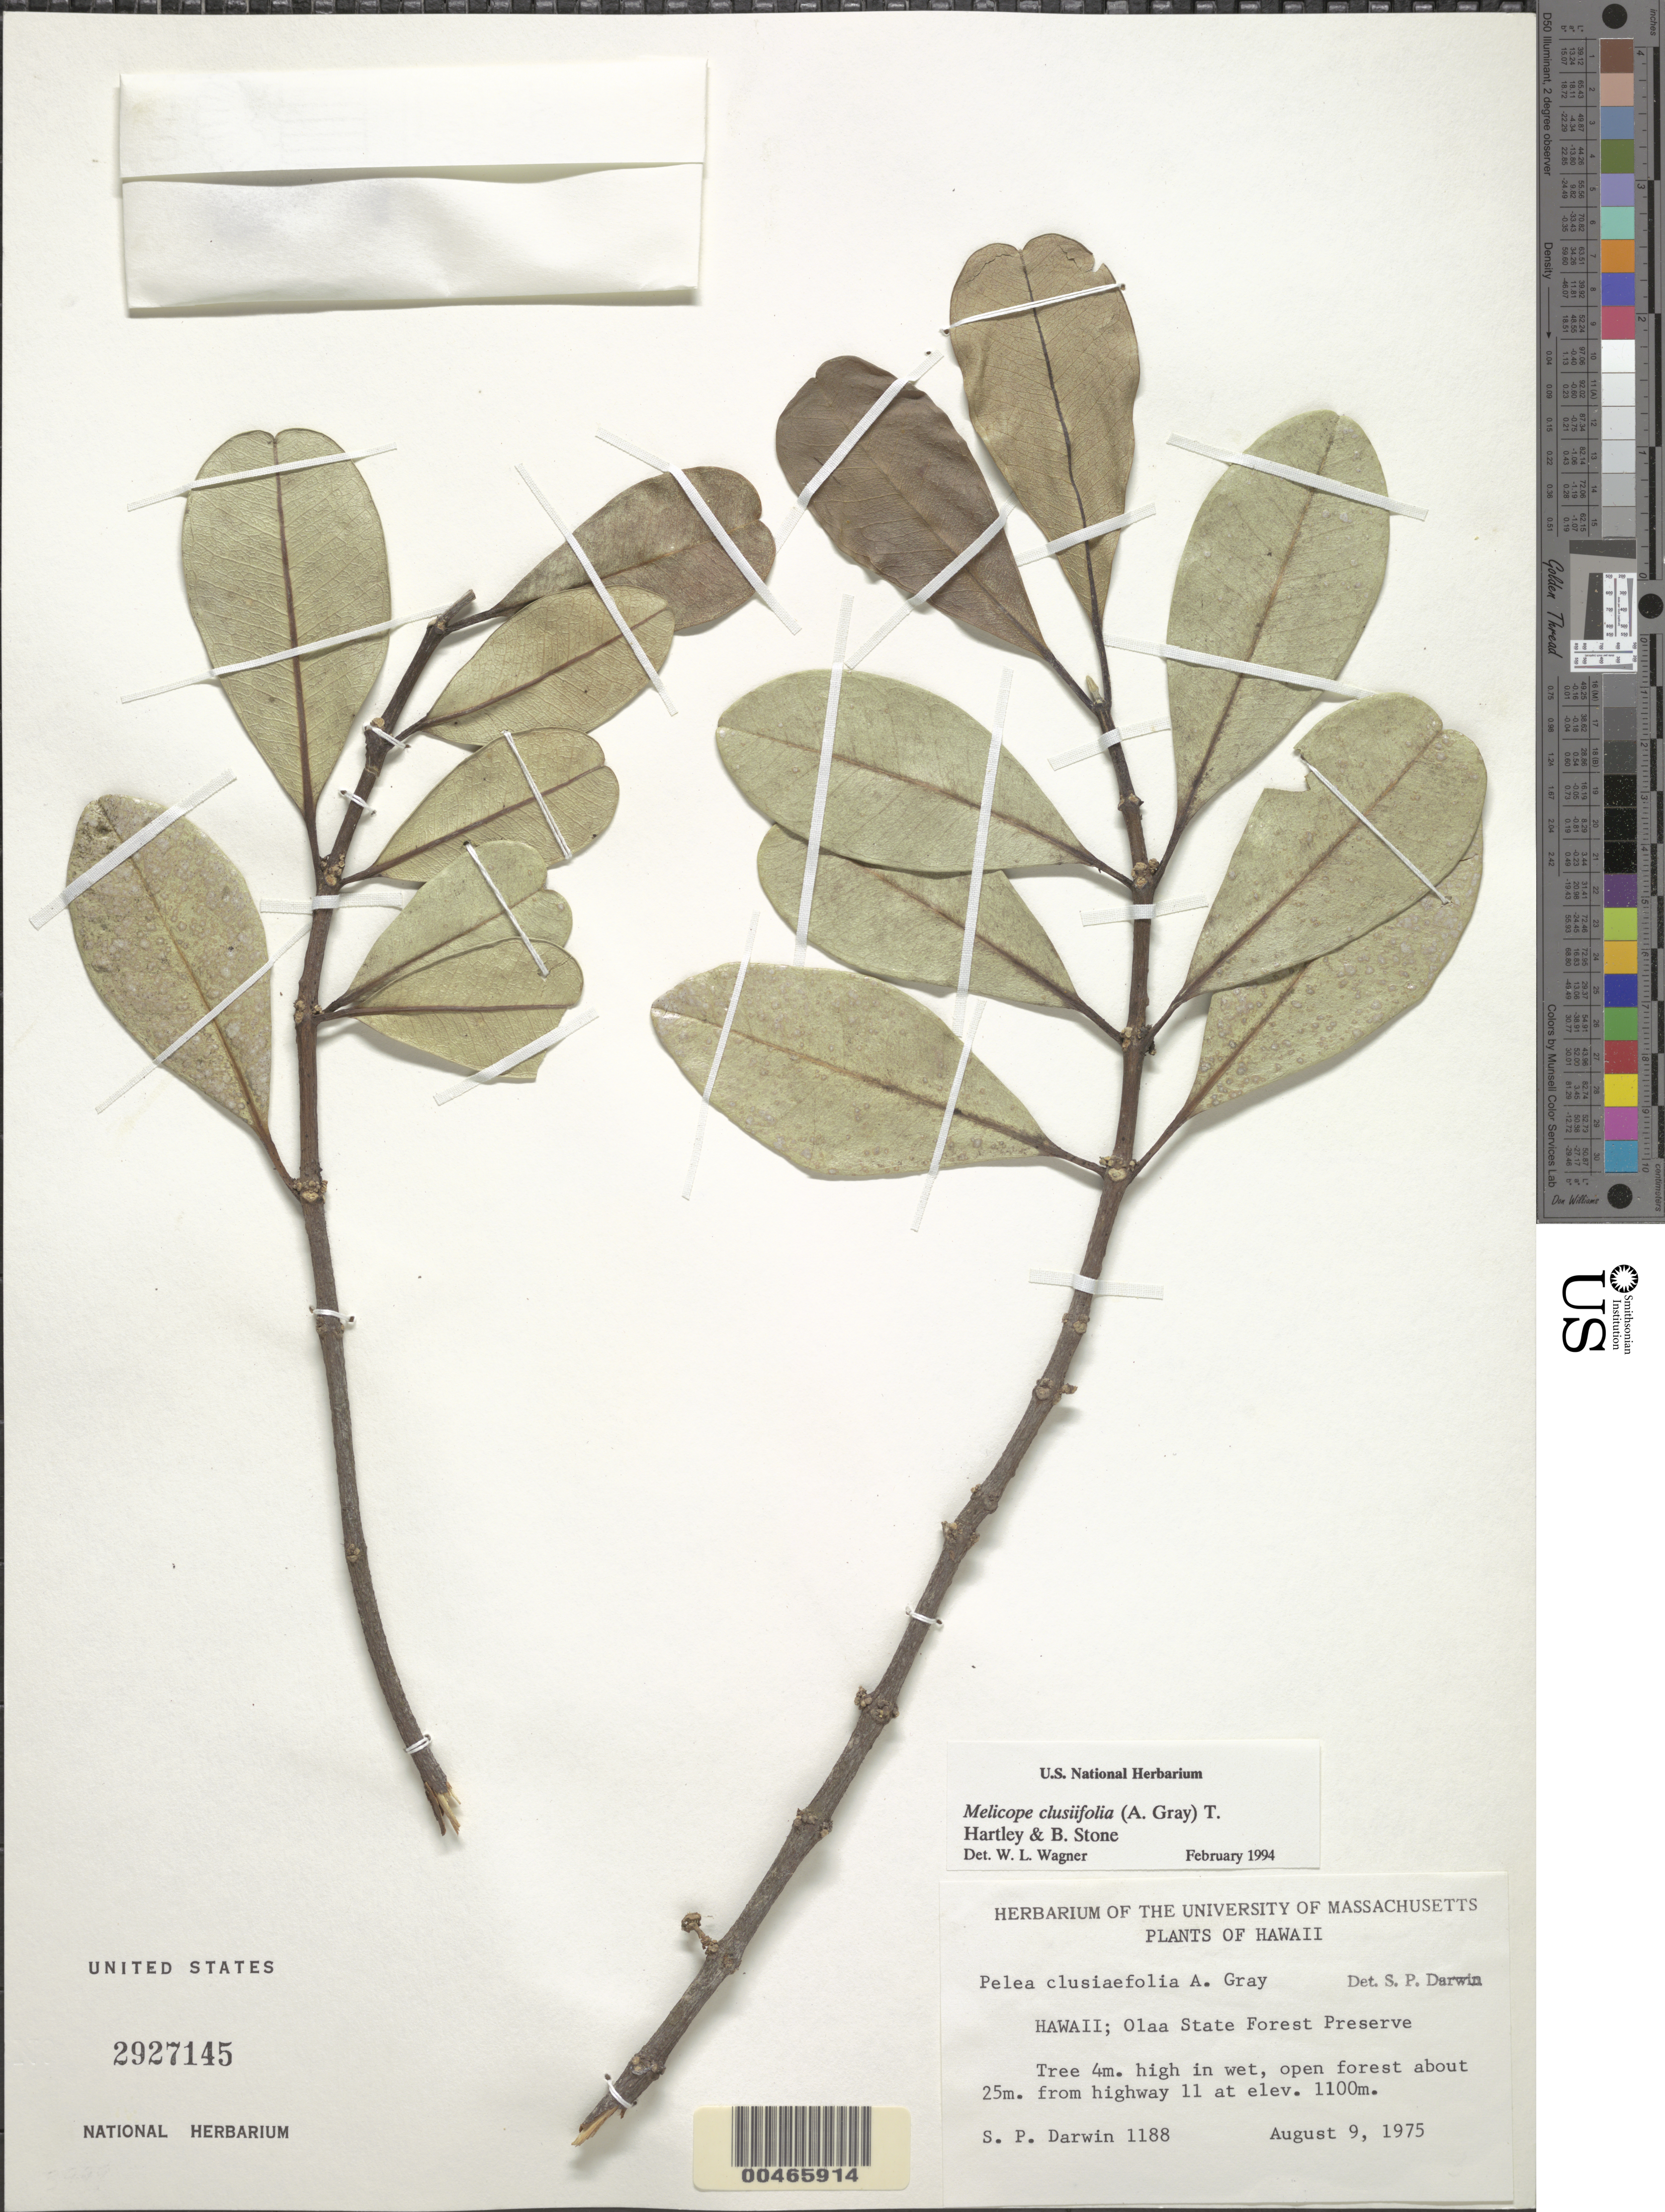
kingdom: Plantae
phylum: Tracheophyta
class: Magnoliopsida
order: Sapindales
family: Rutaceae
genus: Melicope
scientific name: Melicope clusiifolia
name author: (A. Gray) T.G. Hartley & B.C. Stone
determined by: Wagner, W. L., (BOT), Smithsonian Institution - National Museum of Natural History (UNITED STATES)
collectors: S. P. Darwin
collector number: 1188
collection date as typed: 9 Aug 1975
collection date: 1975-08-09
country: United States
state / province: Hawaii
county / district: Hawaii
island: Hawaii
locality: Olaa State Forest Preserve, about 25m. from highway 11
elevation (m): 1100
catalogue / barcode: US 2927145